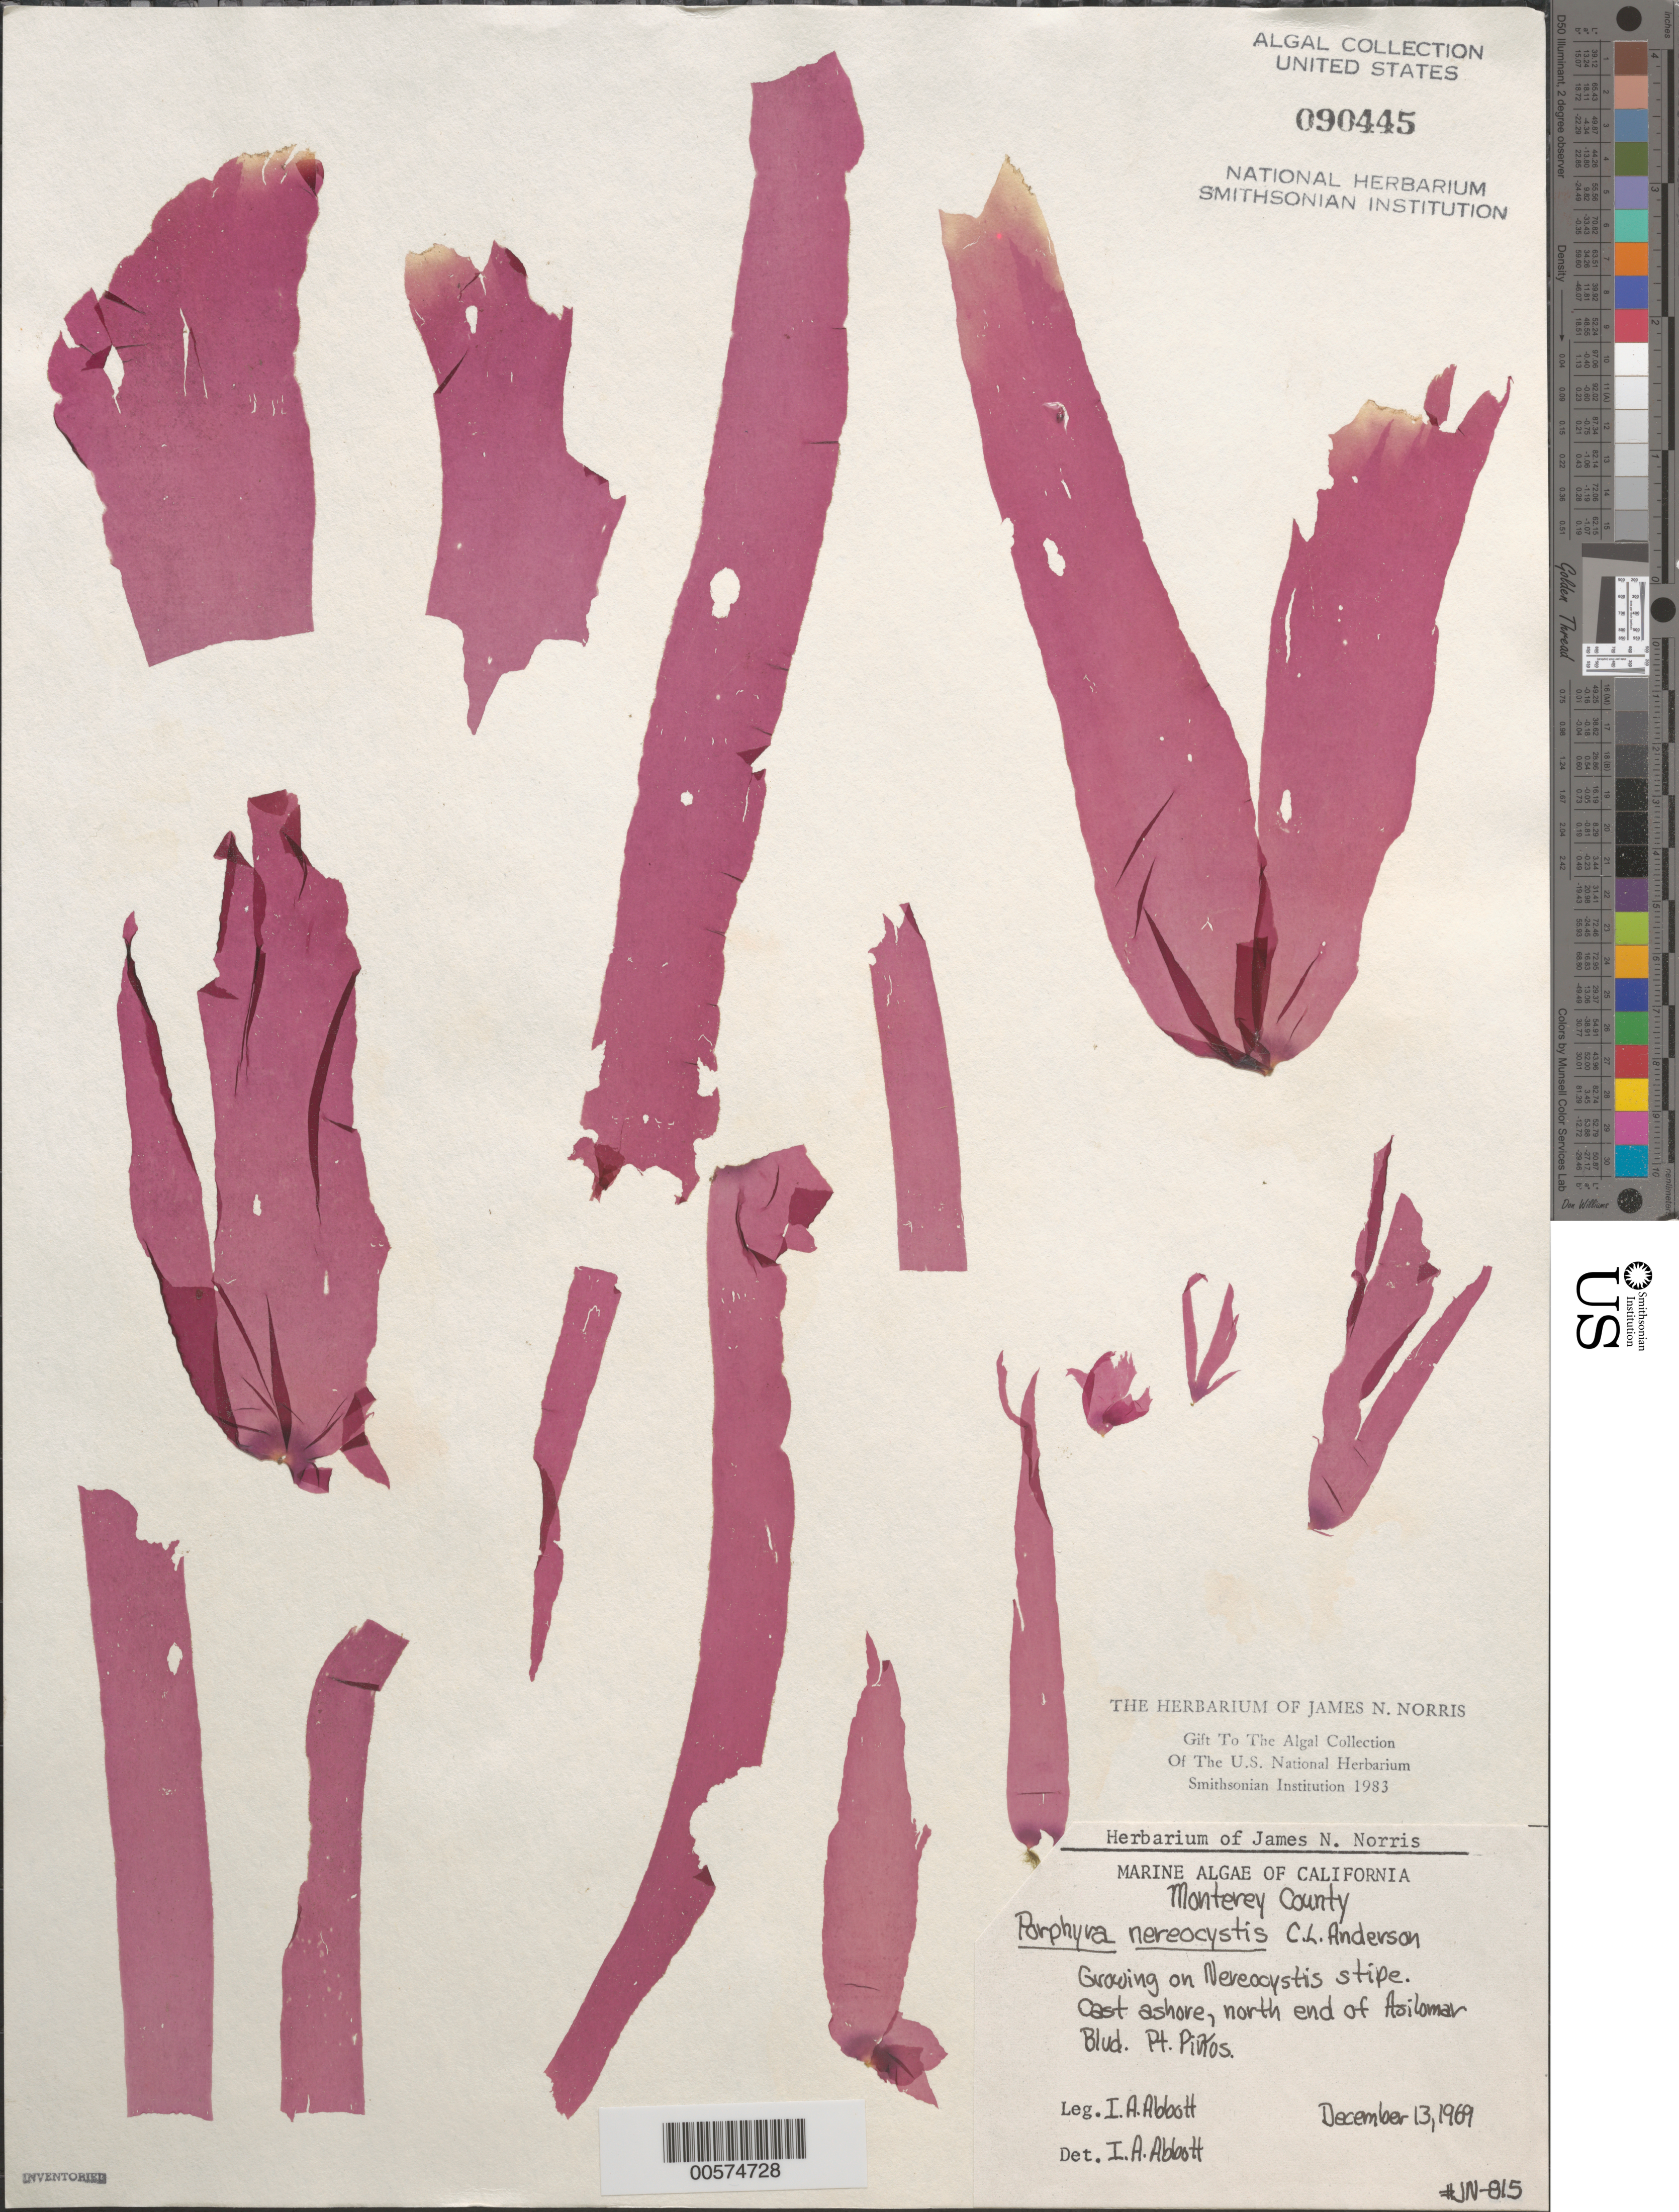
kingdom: Plantae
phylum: Rhodophyta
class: Bangiophyceae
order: Bangiales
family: Bangiaceae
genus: Pyropia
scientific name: Pyropia nereocystis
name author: (C.L. Anderson) S.C. Lindstrom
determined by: Algae name updating Project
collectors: I. A. Abbott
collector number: JN-815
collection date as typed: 13 Dec 1969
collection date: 1969-12-13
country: United States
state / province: California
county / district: Monterey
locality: Point Pinos, north end of Asilomar Boulevard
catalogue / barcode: US 90445